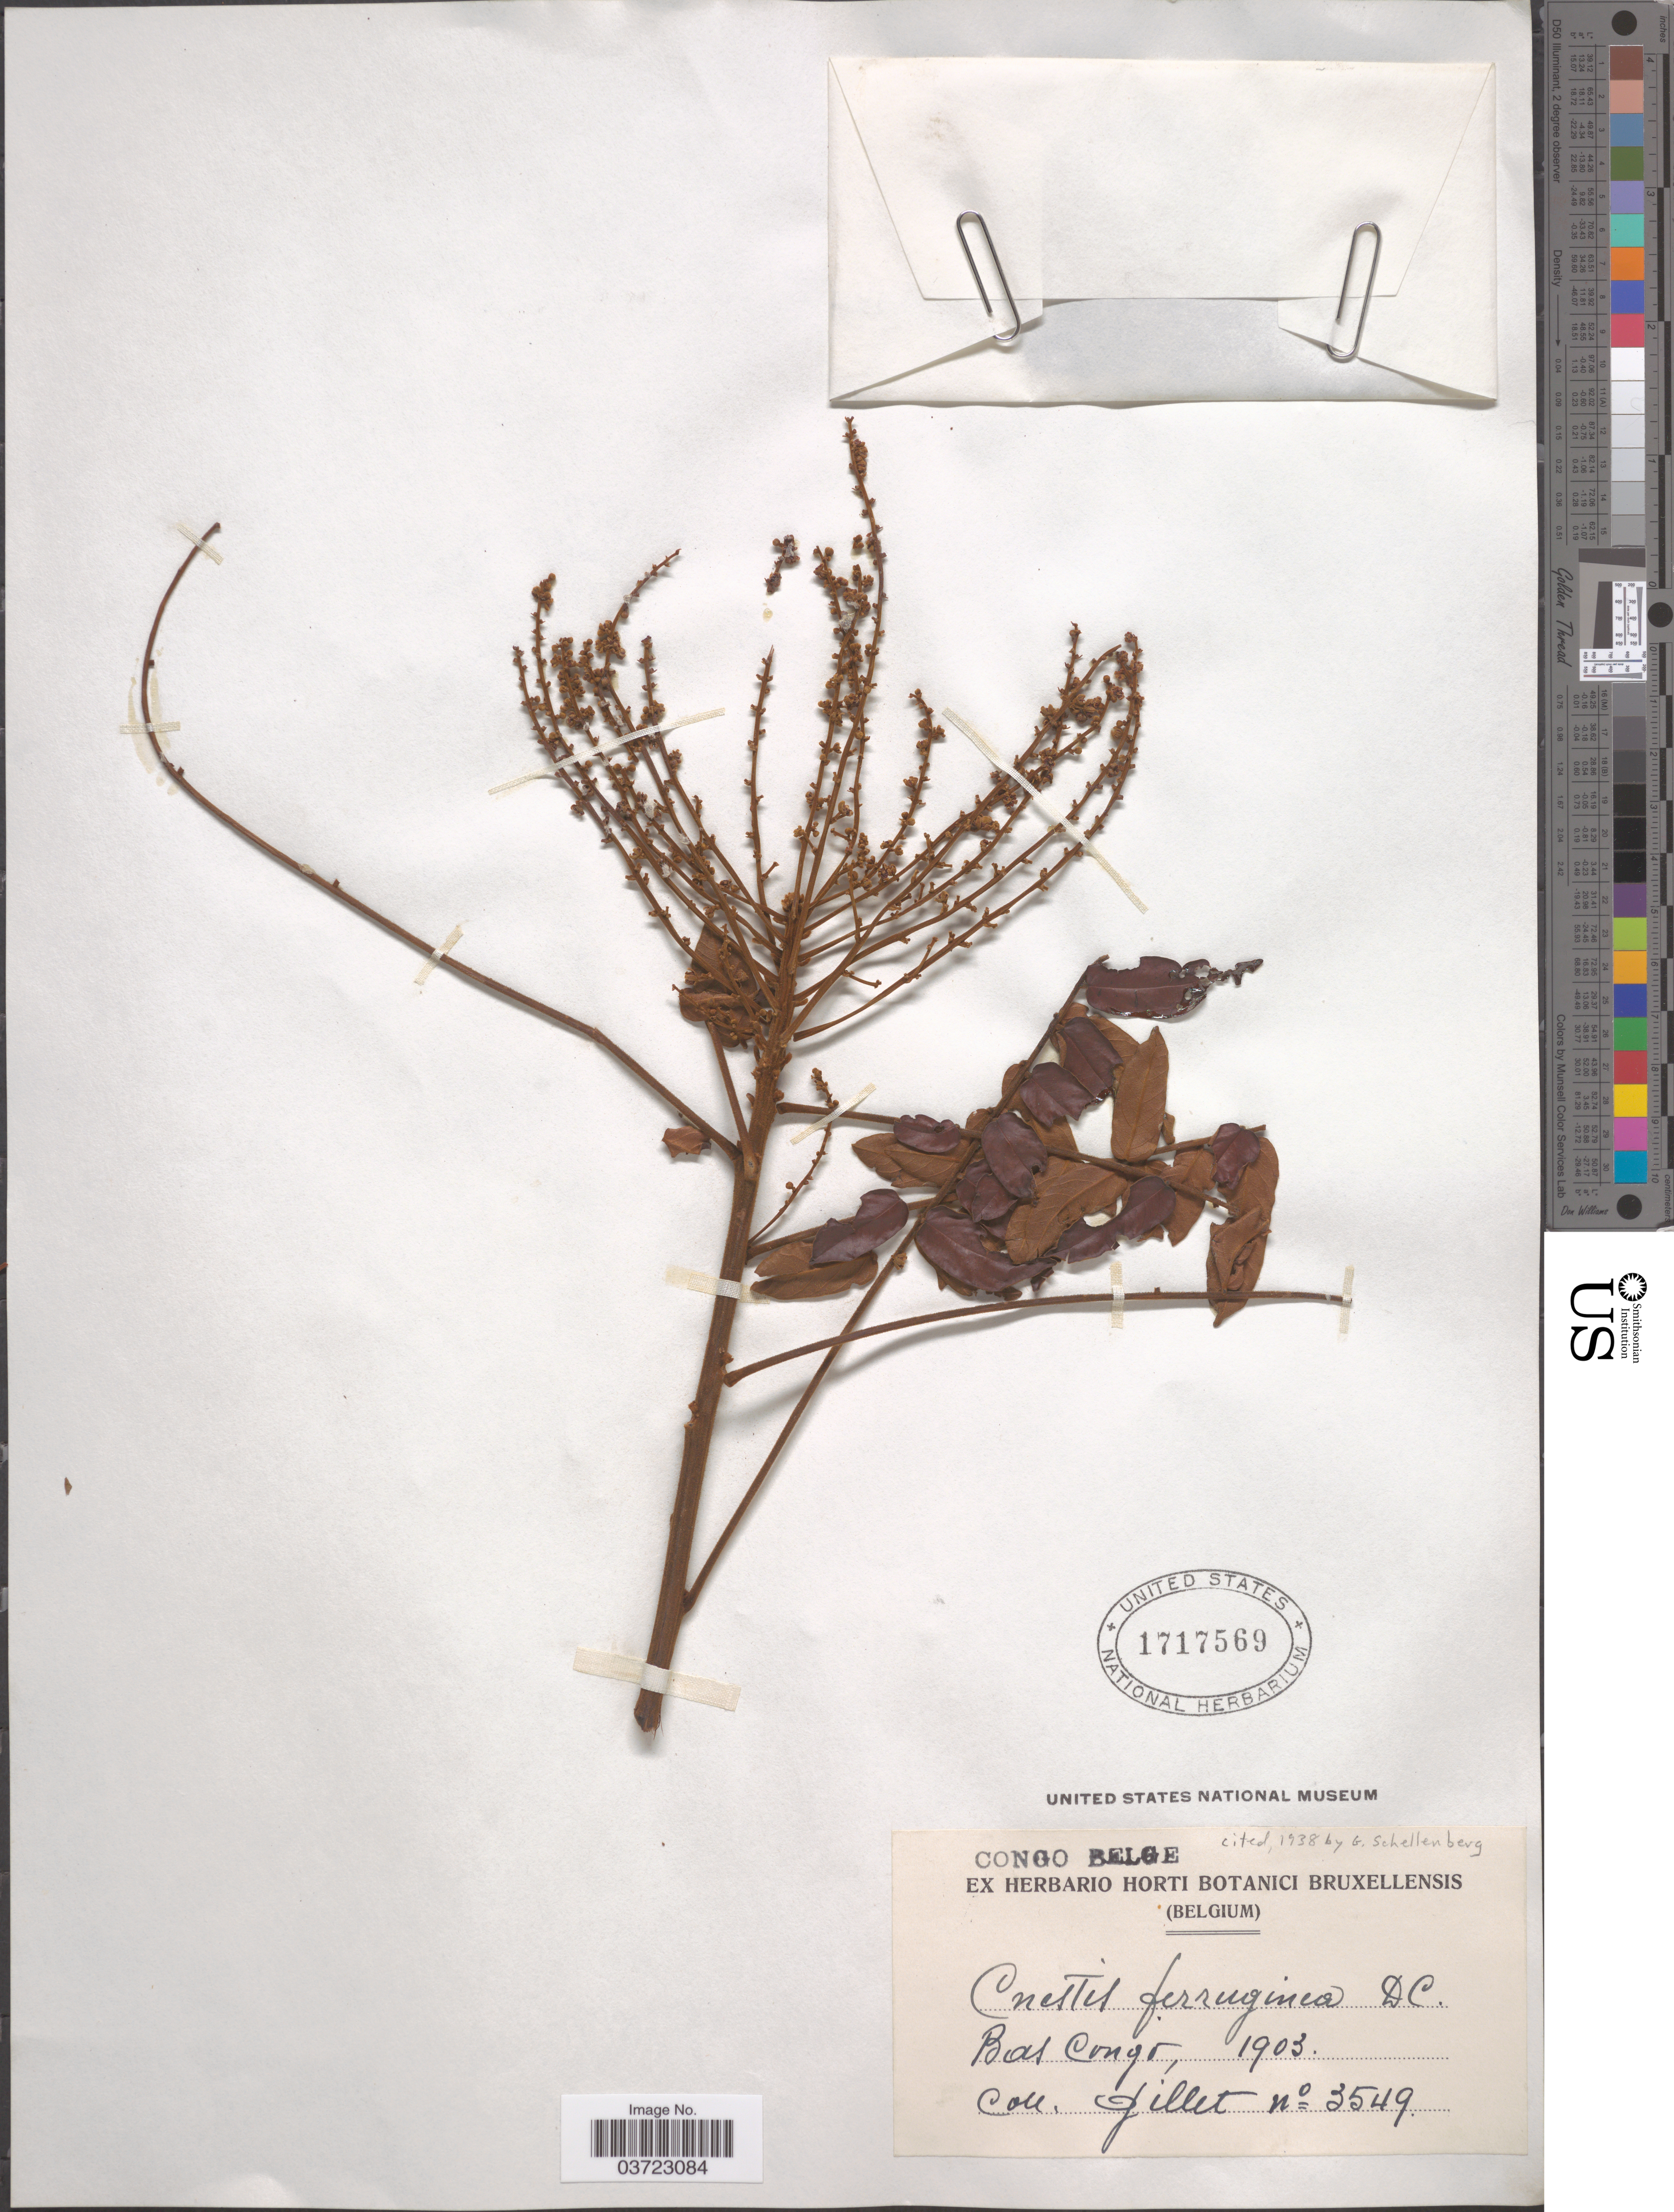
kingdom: Plantae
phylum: Tracheophyta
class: Magnoliopsida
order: Oxalidales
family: Connaraceae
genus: Cnestis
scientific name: Cnestis ferruginea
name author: Vahl ex DC.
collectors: O. Jillett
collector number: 3549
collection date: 1903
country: Congo, Democratic Republic of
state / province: Kongo Central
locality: Congo Belge. Bas Congo.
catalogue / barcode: US 1717569